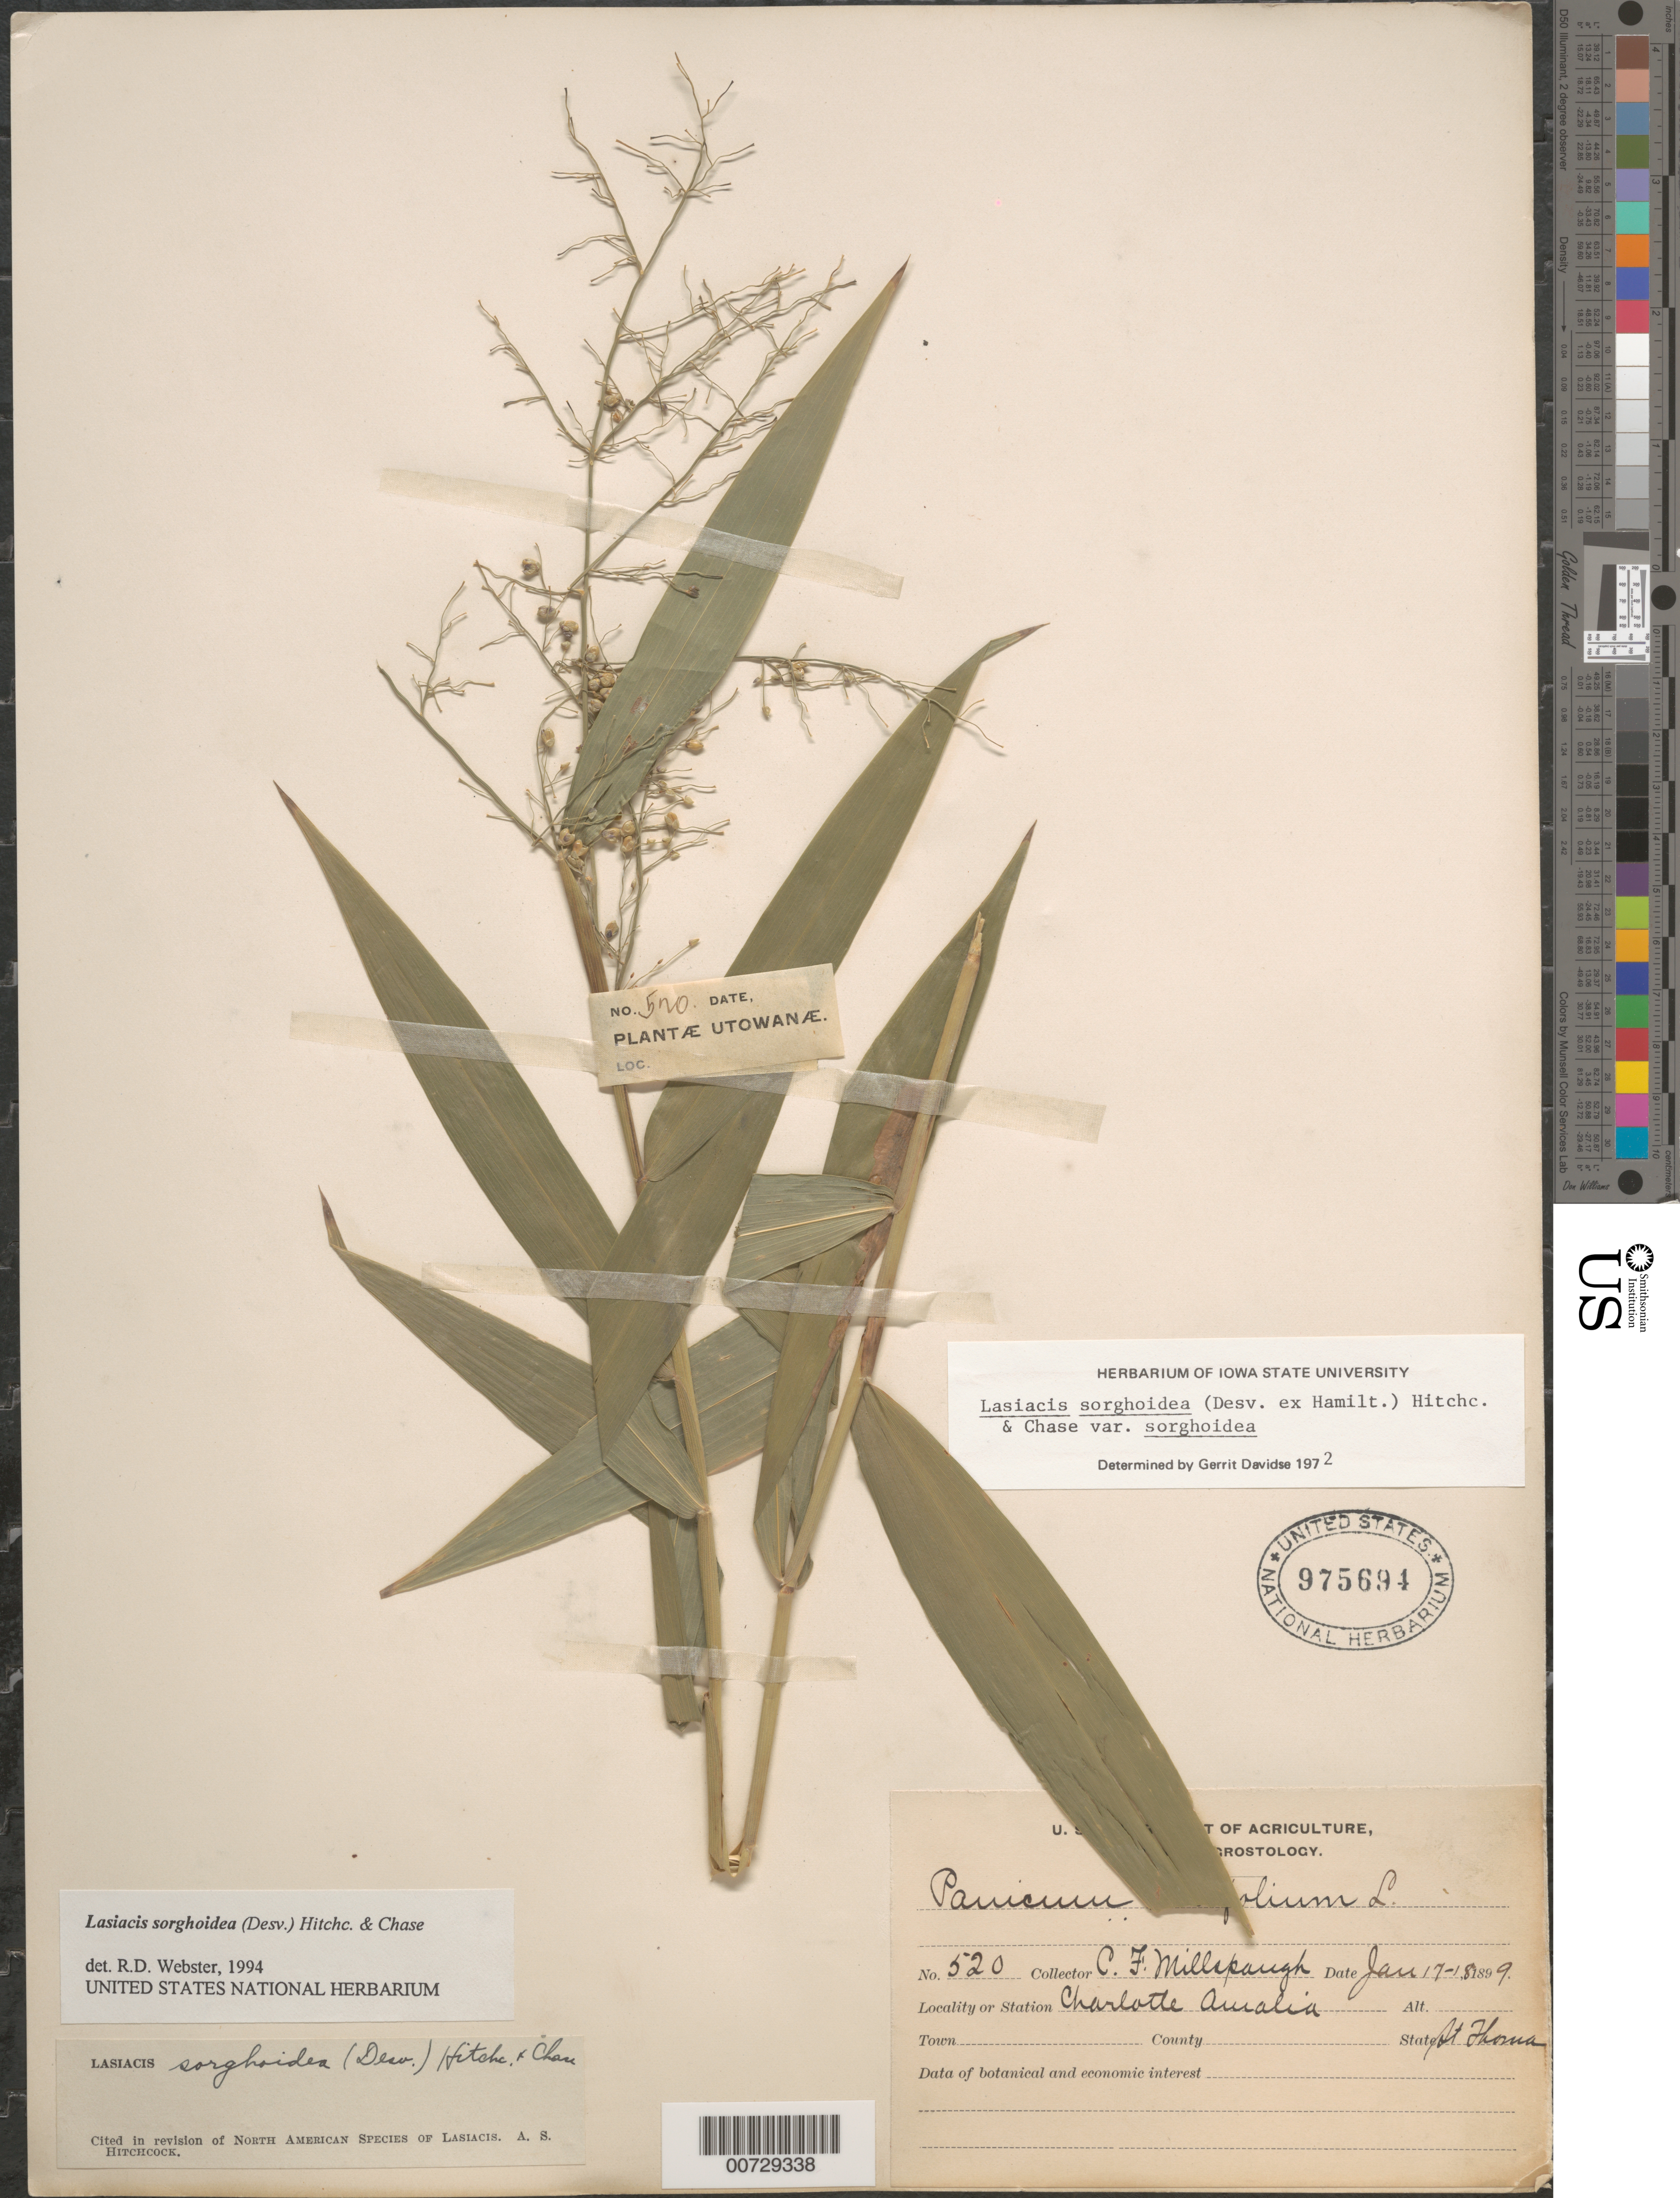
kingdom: Plantae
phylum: Tracheophyta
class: Liliopsida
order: Poales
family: Poaceae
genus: Lasiacis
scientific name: Lasiacis sorghoidea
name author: (Desv. ex Ham.) Hitchc. & Chase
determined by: Webster, Robert D.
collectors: C. F. Millspaugh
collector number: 520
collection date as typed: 17 Jan 1899 to 18 Jan 1899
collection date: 1899-01-17/1899-01-18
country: U.S. Virgin Islands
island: St. Thomas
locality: St. Thomas; Charlotte Amalie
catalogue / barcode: US 975694